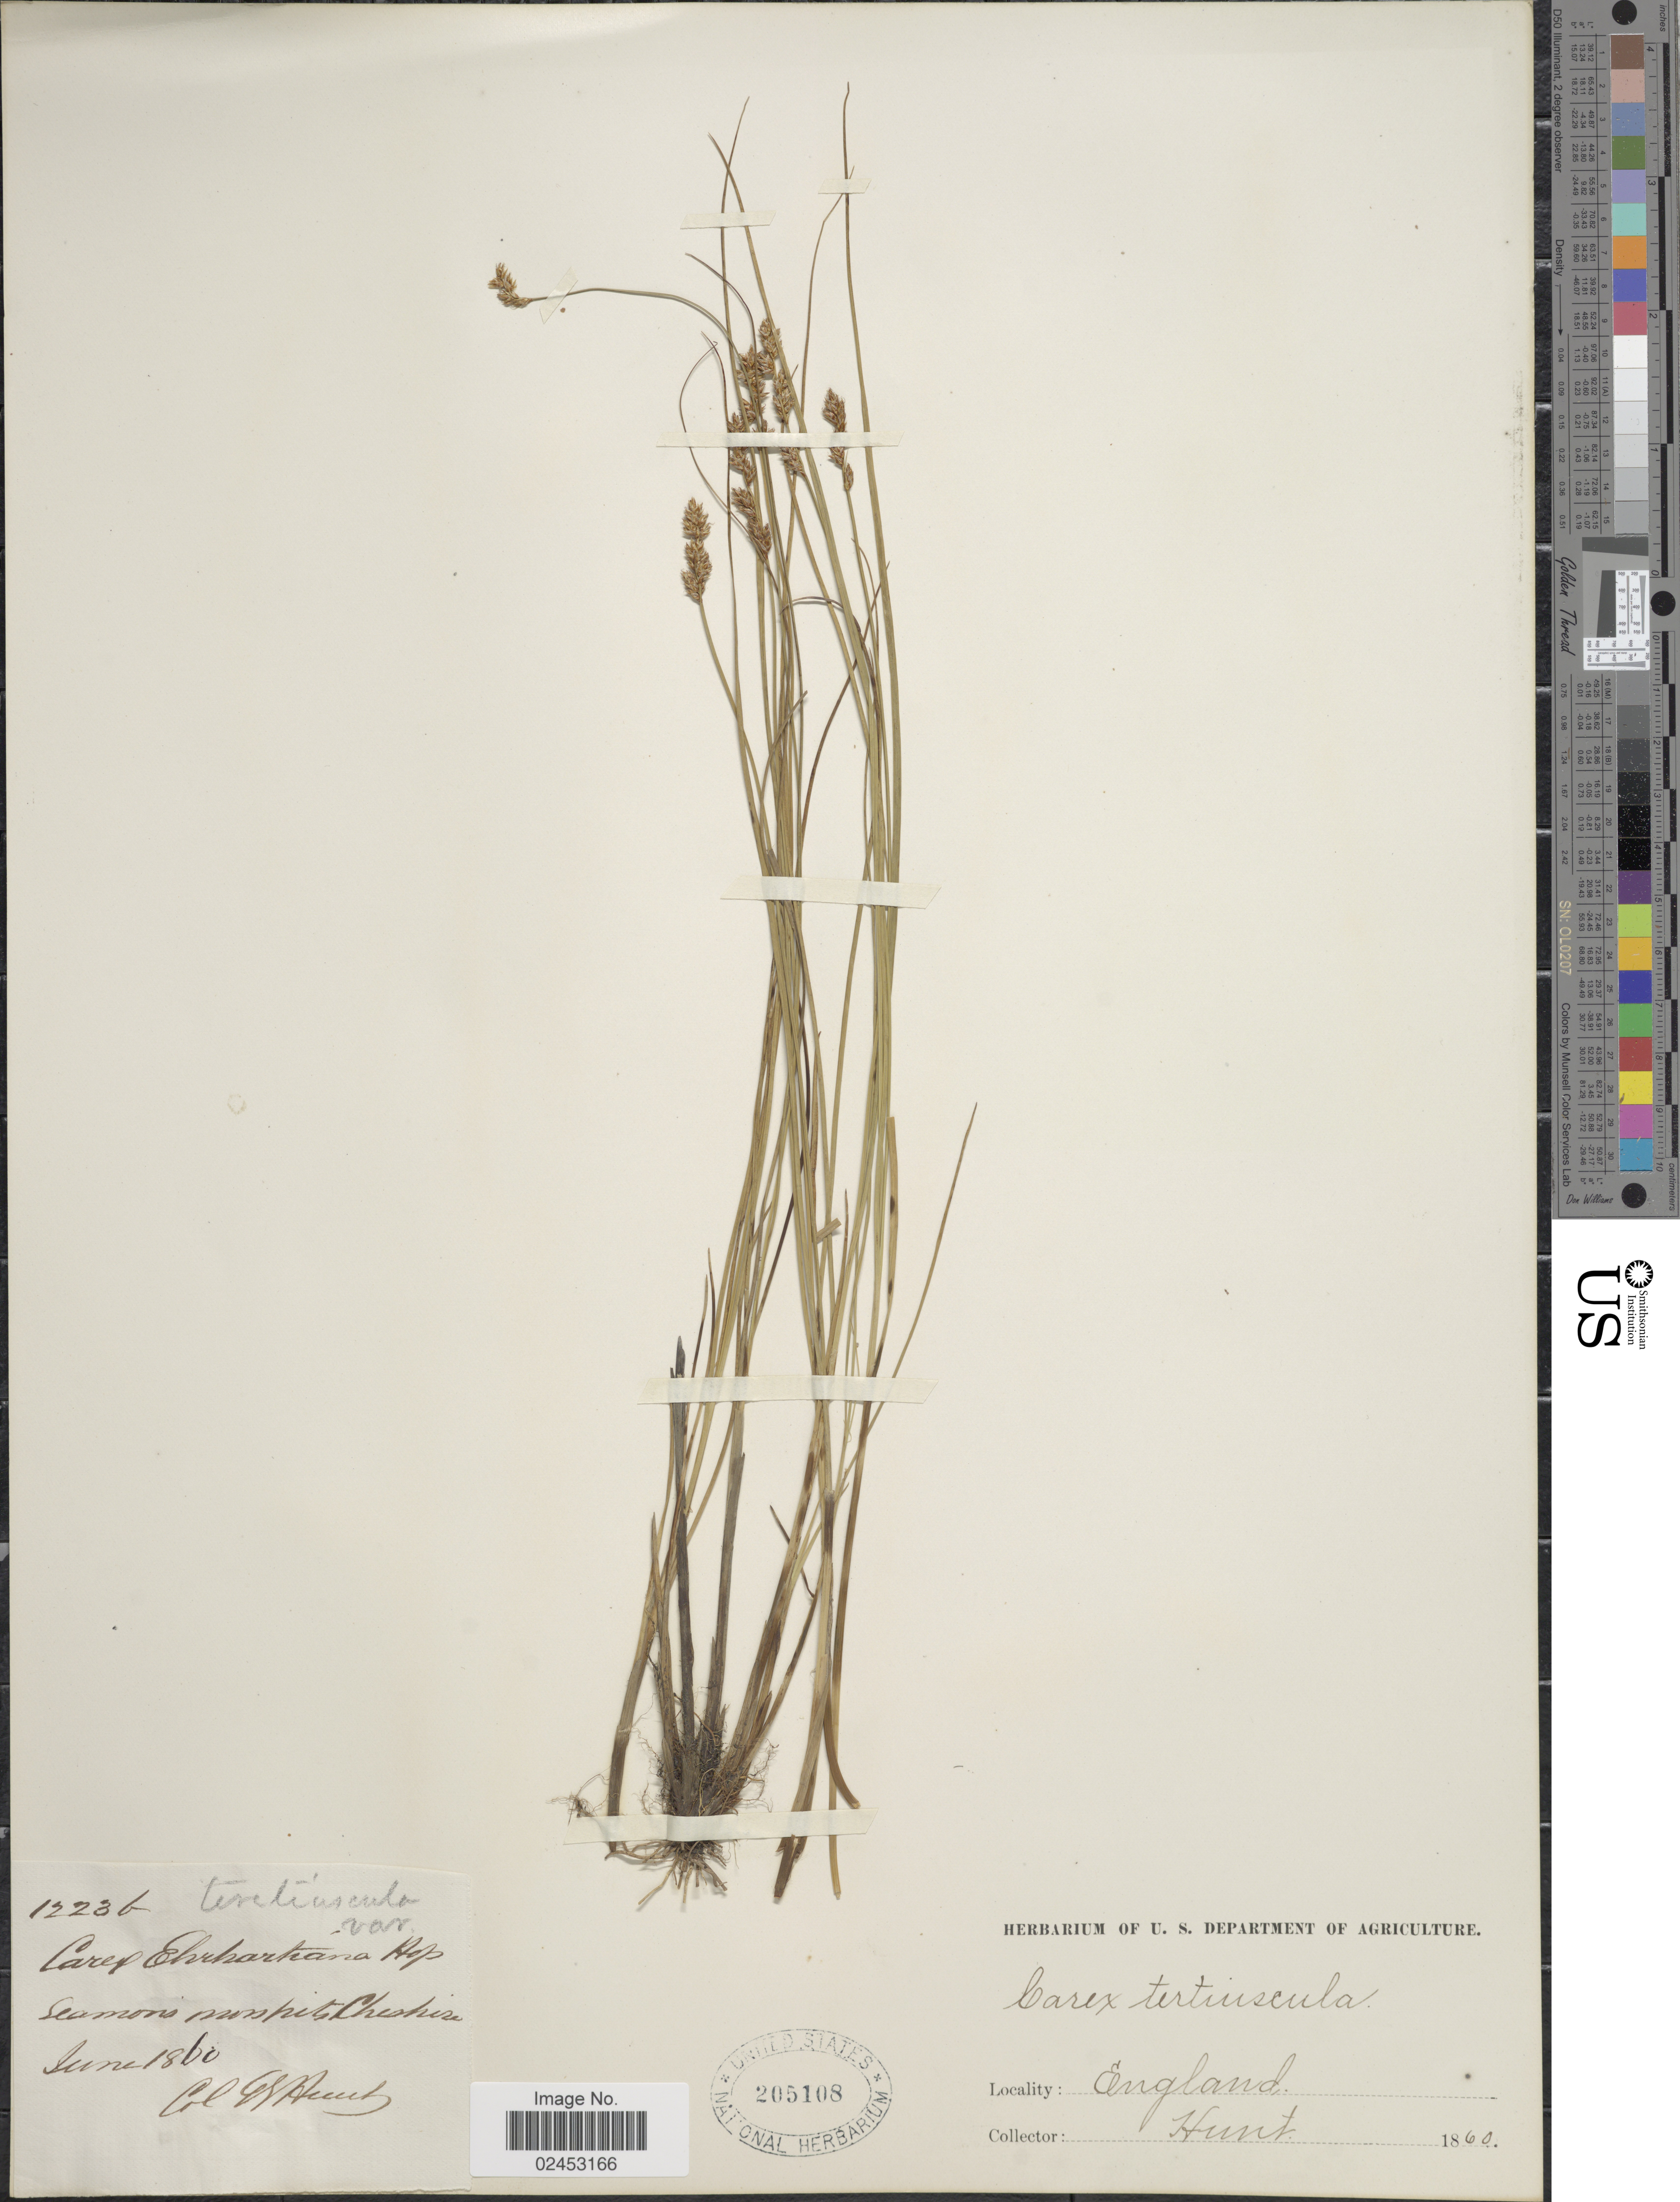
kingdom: Plantae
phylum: Tracheophyta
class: Liliopsida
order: Poales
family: Cyperaceae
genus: Carex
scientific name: Carex diandra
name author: Schrank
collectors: G. Hunt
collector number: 1223b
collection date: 1860-06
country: United Kingdom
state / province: England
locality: Seamons monpits Cheshire.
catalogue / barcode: US 205108